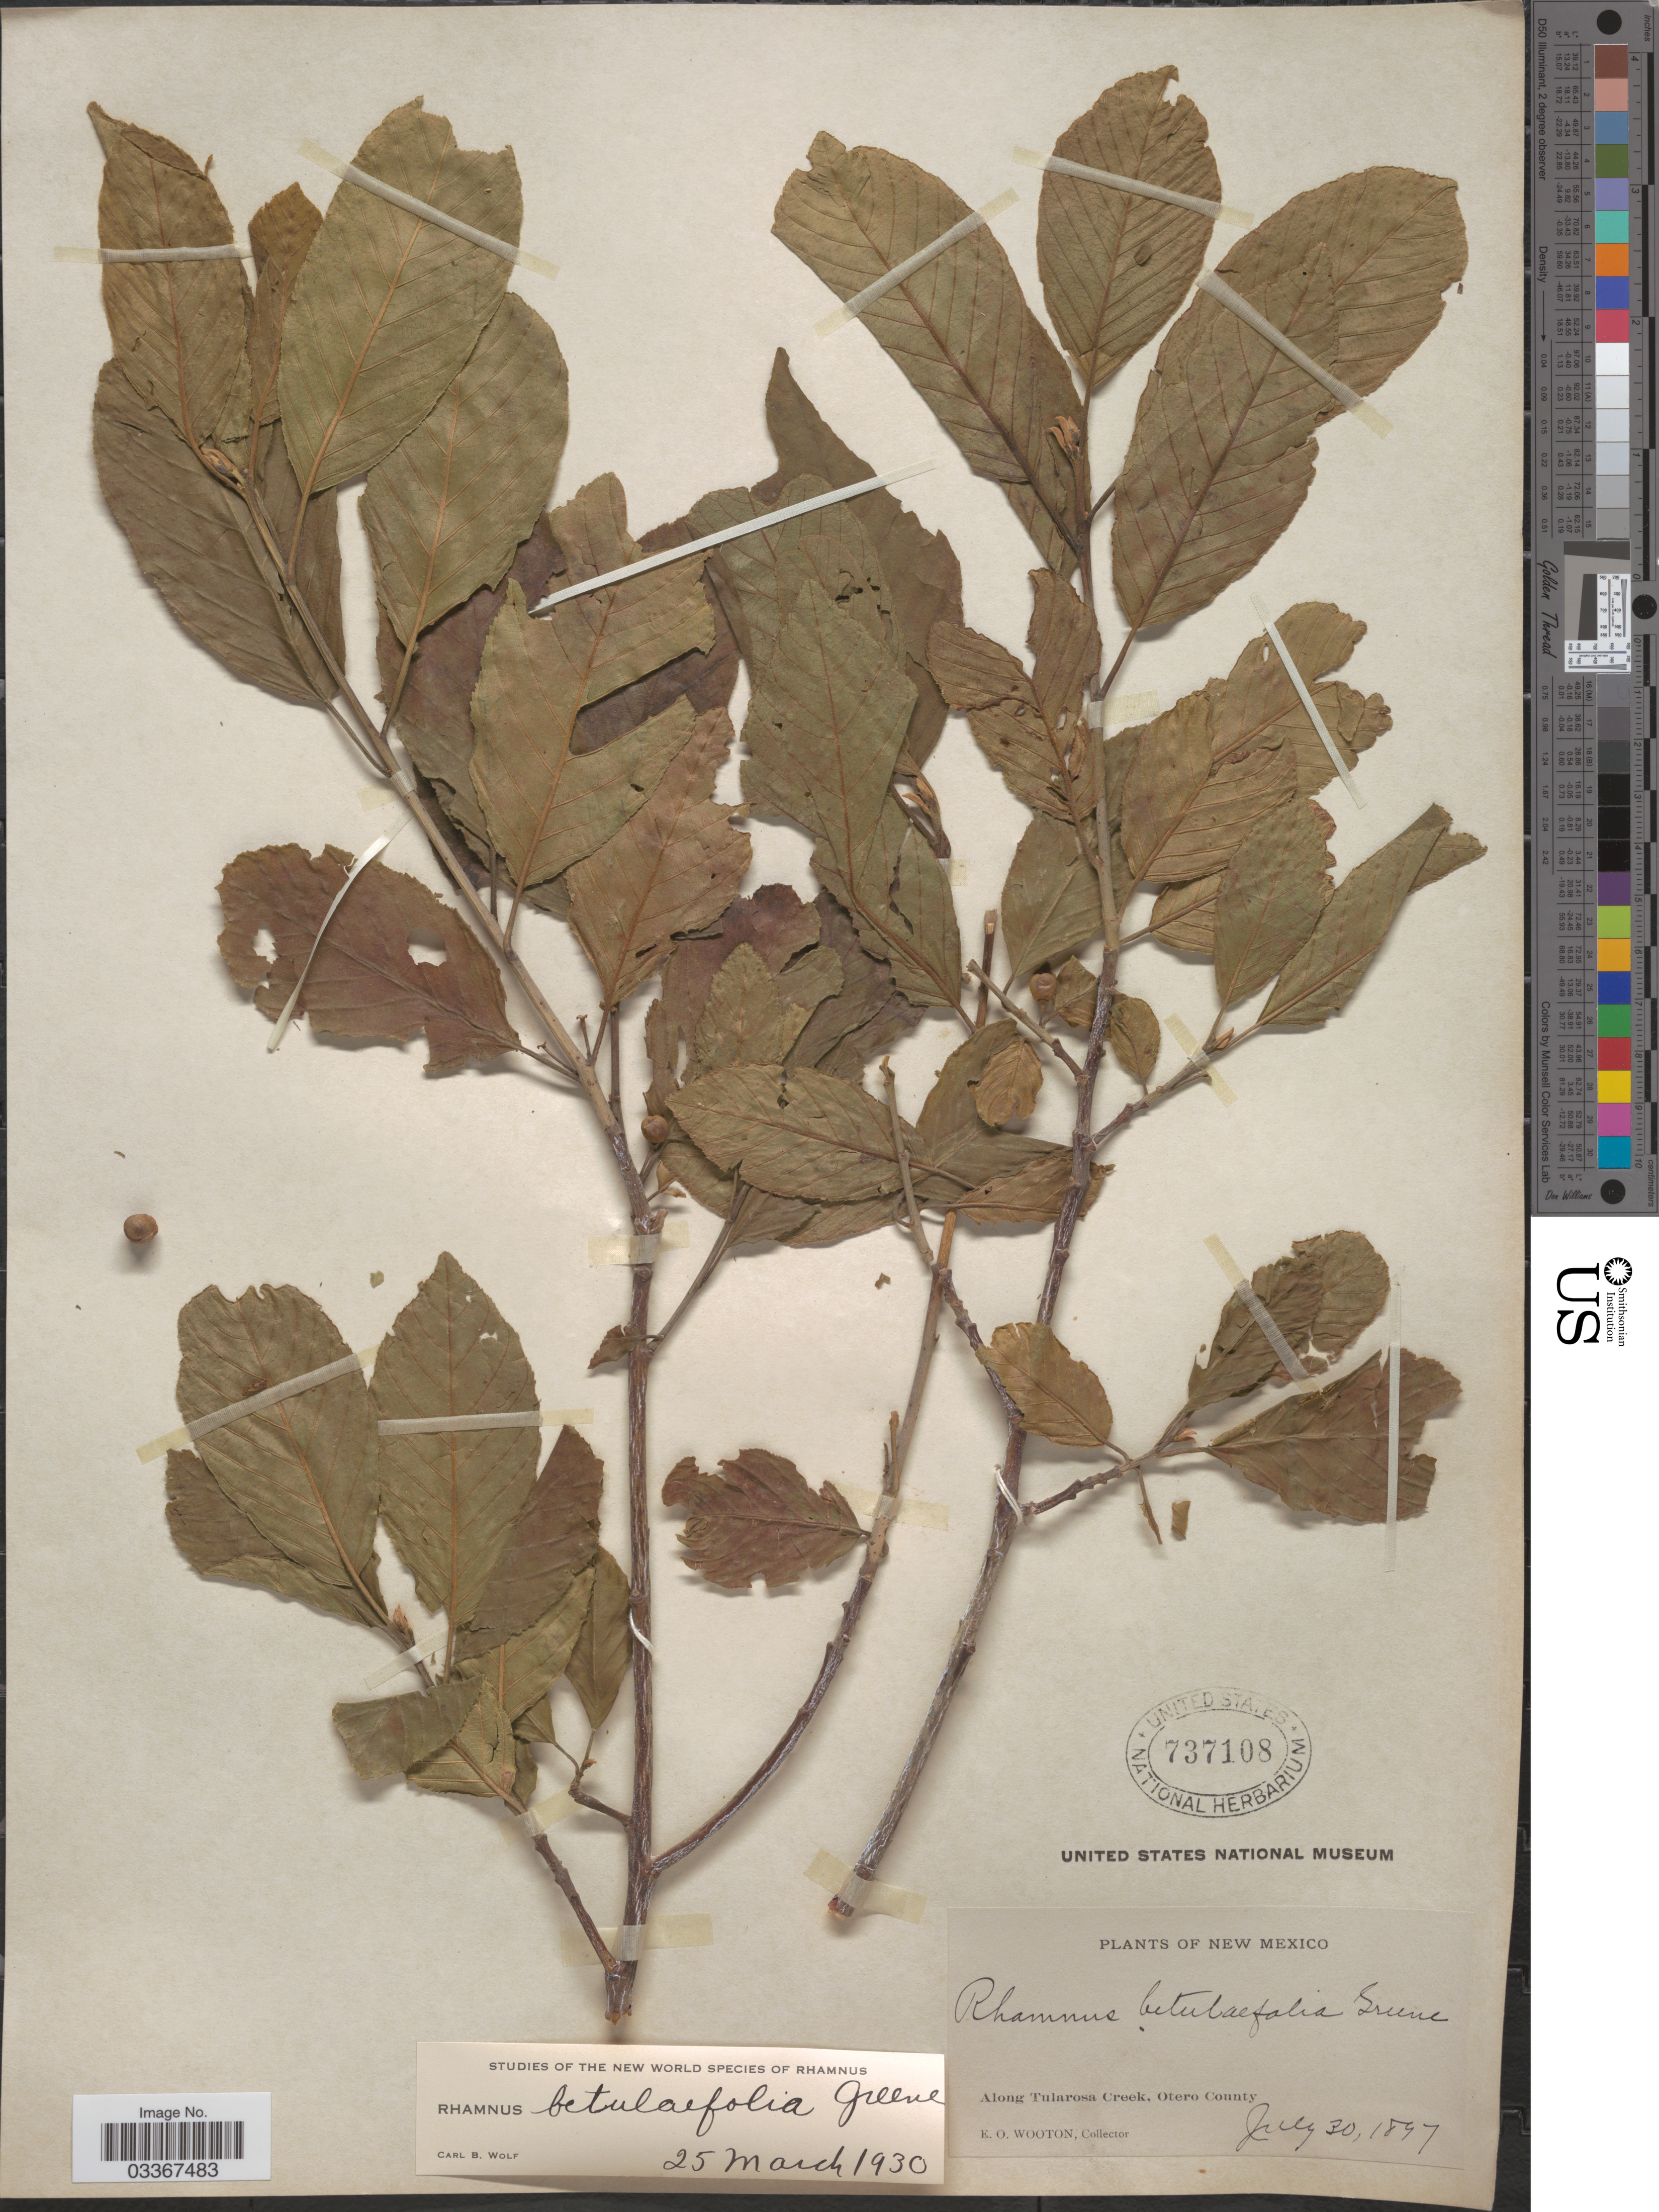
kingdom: Plantae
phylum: Tracheophyta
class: Magnoliopsida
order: Rosales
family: Rhamnaceae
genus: Frangula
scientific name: Frangula betulifolia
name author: (Greene) Grubov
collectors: E. O. Wooton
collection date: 1897-07-30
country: United States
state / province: New Mexico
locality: Along Tularosa Creek, Otero County.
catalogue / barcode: US 737108